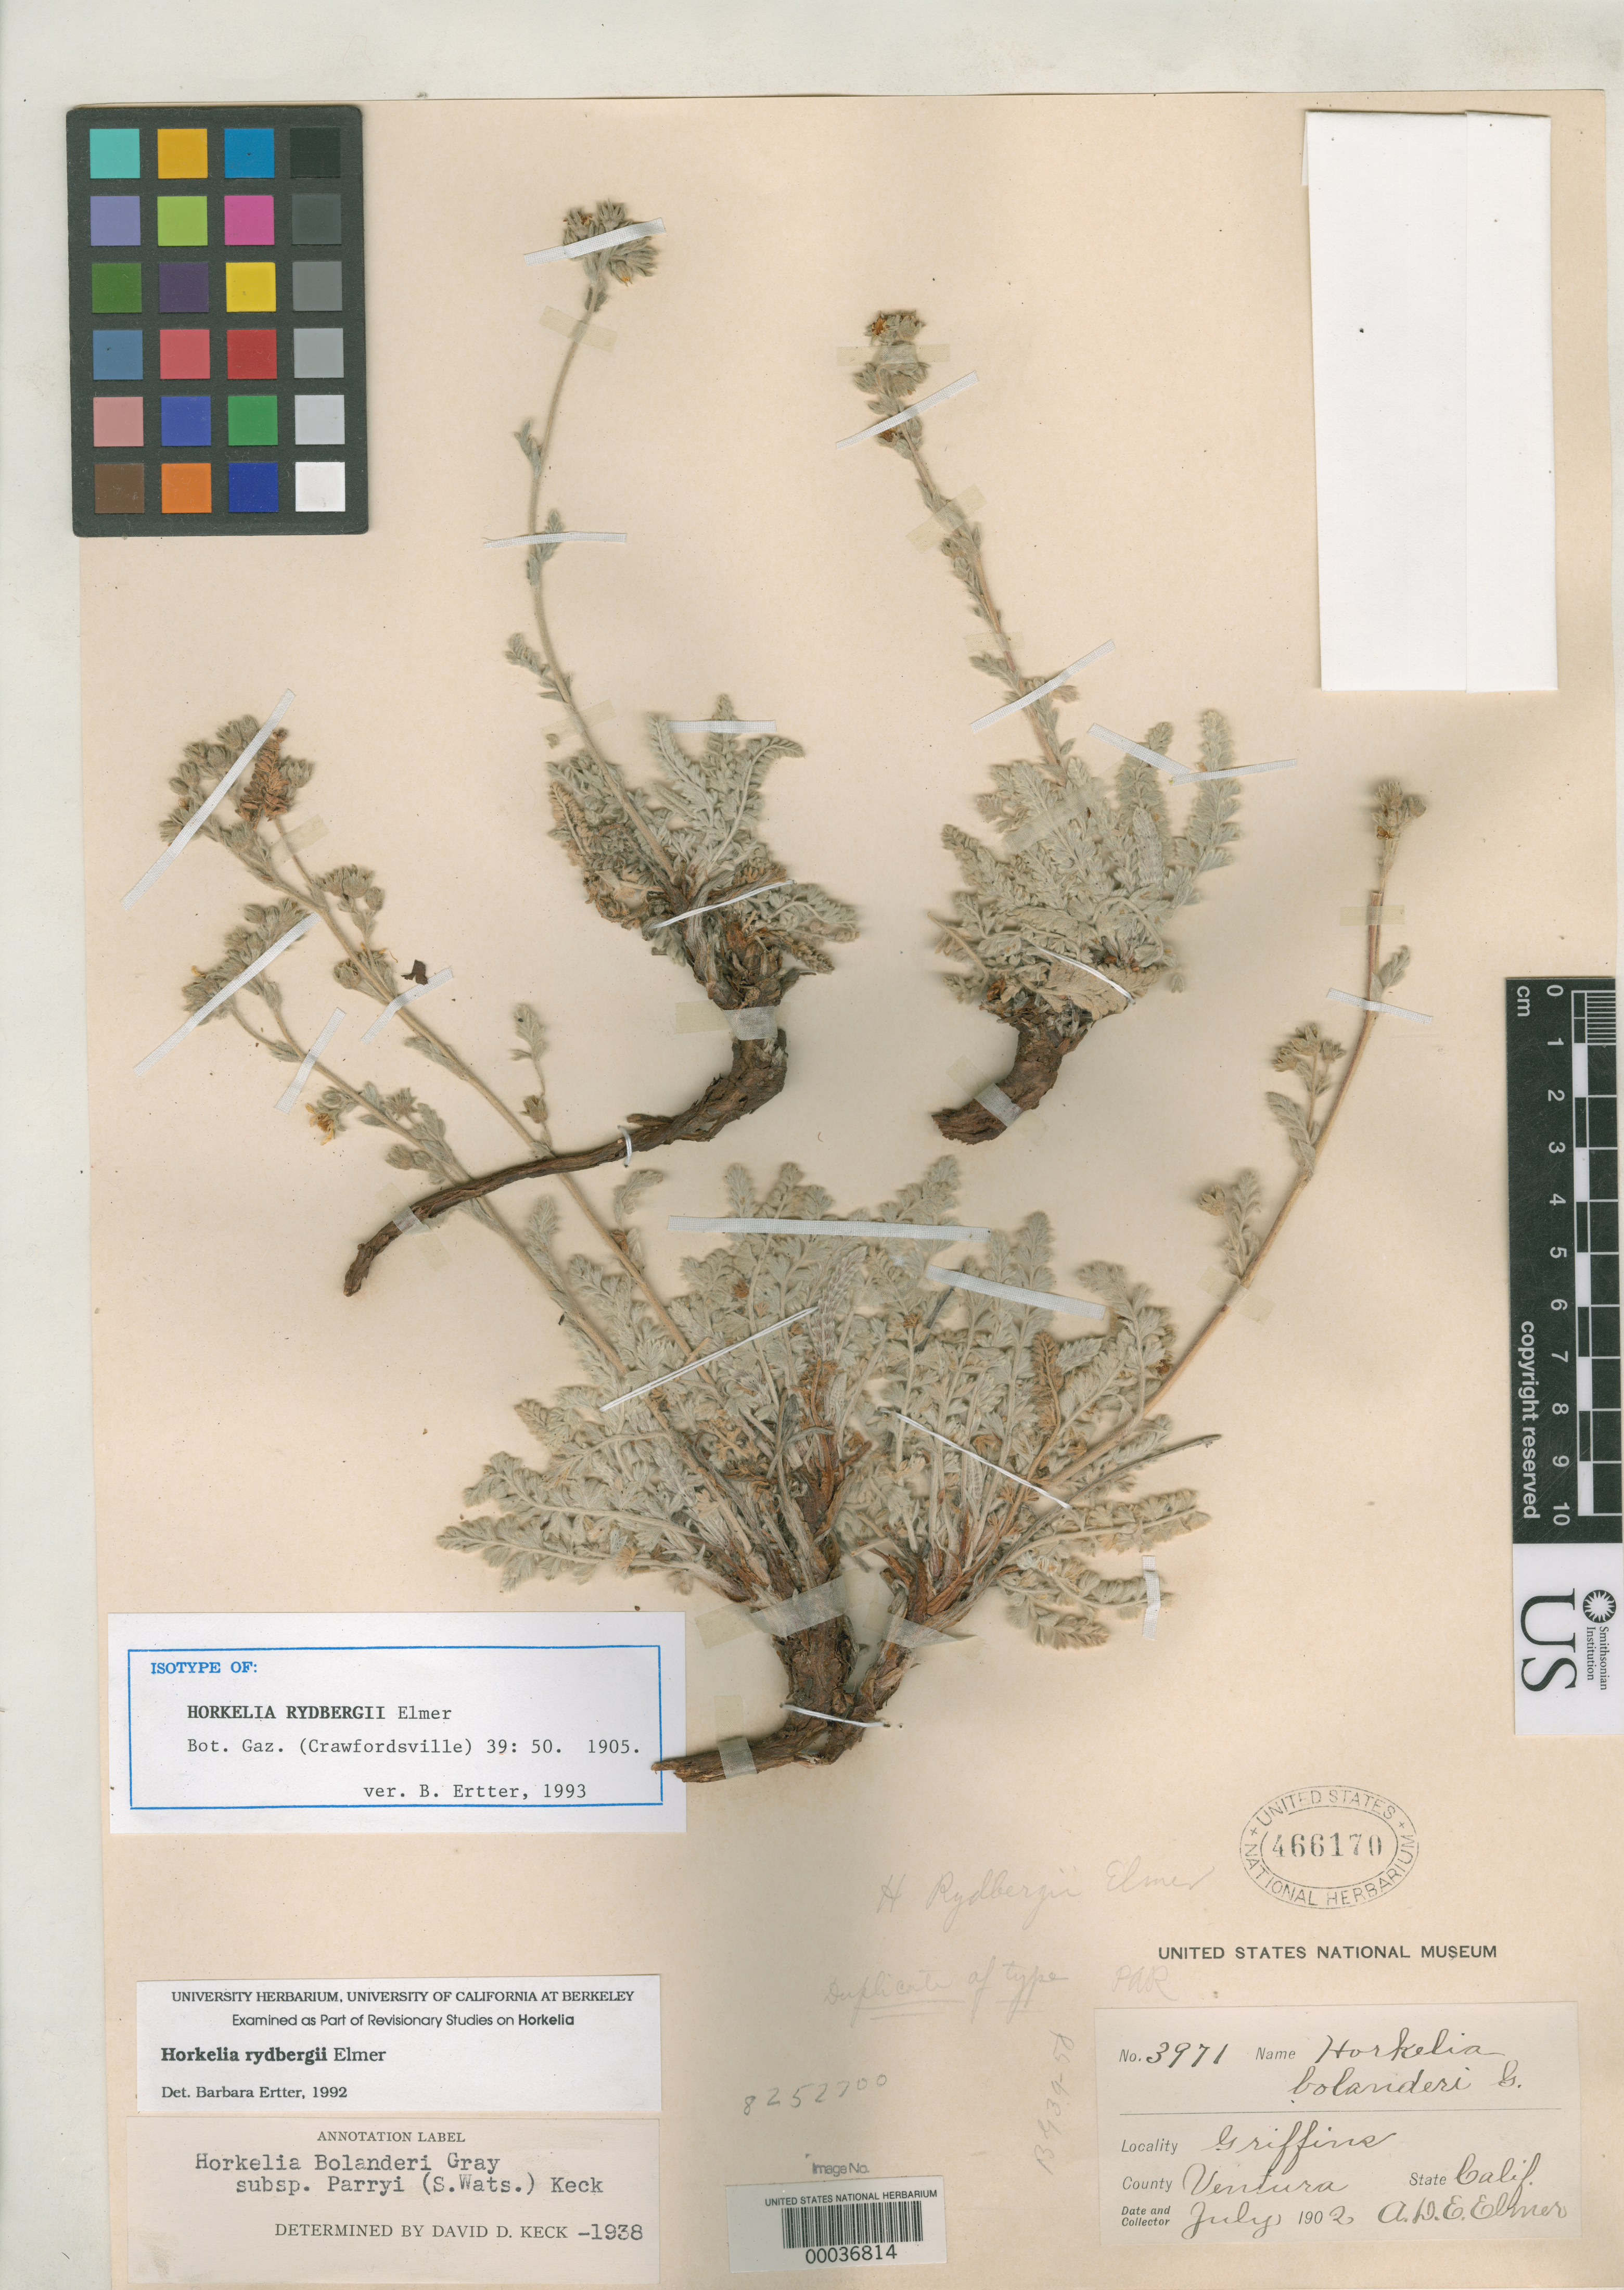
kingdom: Plantae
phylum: Tracheophyta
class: Magnoliopsida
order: Rosales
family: Rosaceae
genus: Horkelia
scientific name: Horkelia rydbergii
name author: Elmer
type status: Isotype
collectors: A. D. E. Elmer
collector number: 3971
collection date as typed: Jul 1902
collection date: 1902-07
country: United States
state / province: California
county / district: Ventura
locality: Near Griffin's post Office.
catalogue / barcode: US 466170